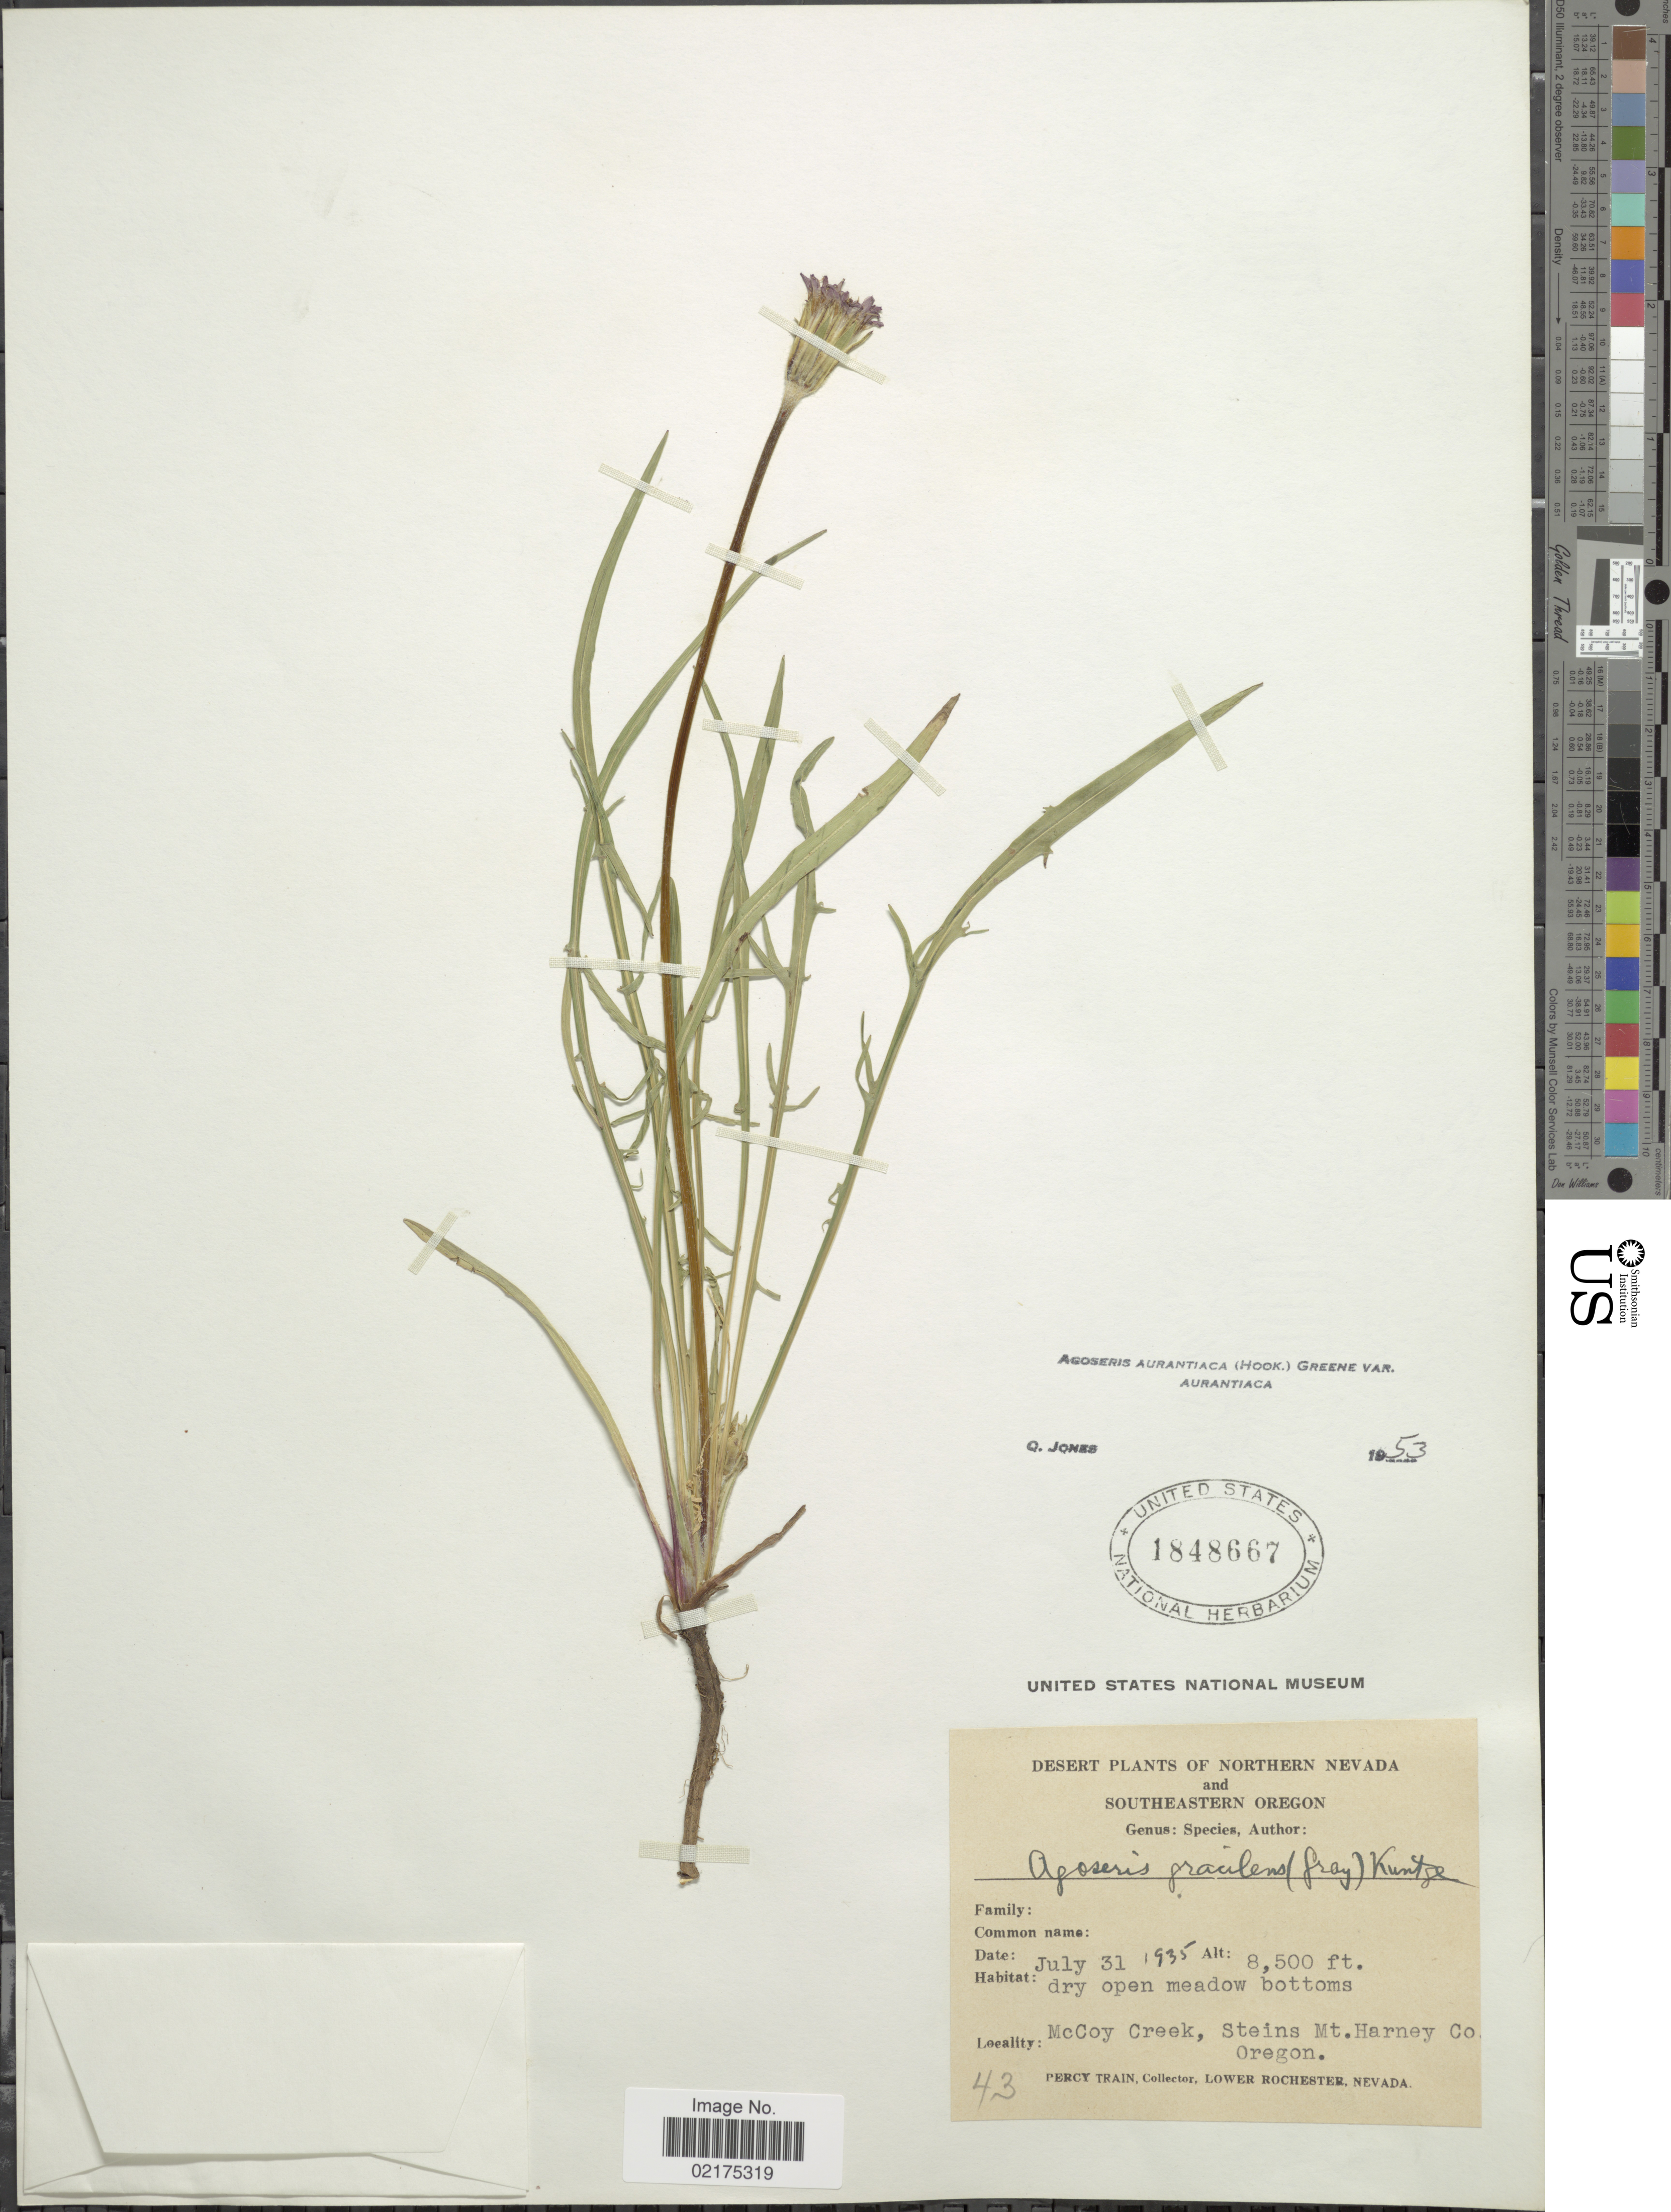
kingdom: Plantae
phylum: Tracheophyta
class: Magnoliopsida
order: Asterales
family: Asteraceae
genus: Agoseris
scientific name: Agoseris aurantiaca var. aurantiaca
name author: (Hook.) Greene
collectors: P. Train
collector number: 43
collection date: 1935-07-31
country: United States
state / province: Oregon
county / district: Harney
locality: Northern Nevada and Southeastern Oregon, McCoy Creek, Steins Mt. Harney Co. Oregon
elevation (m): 2591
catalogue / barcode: US 1848667